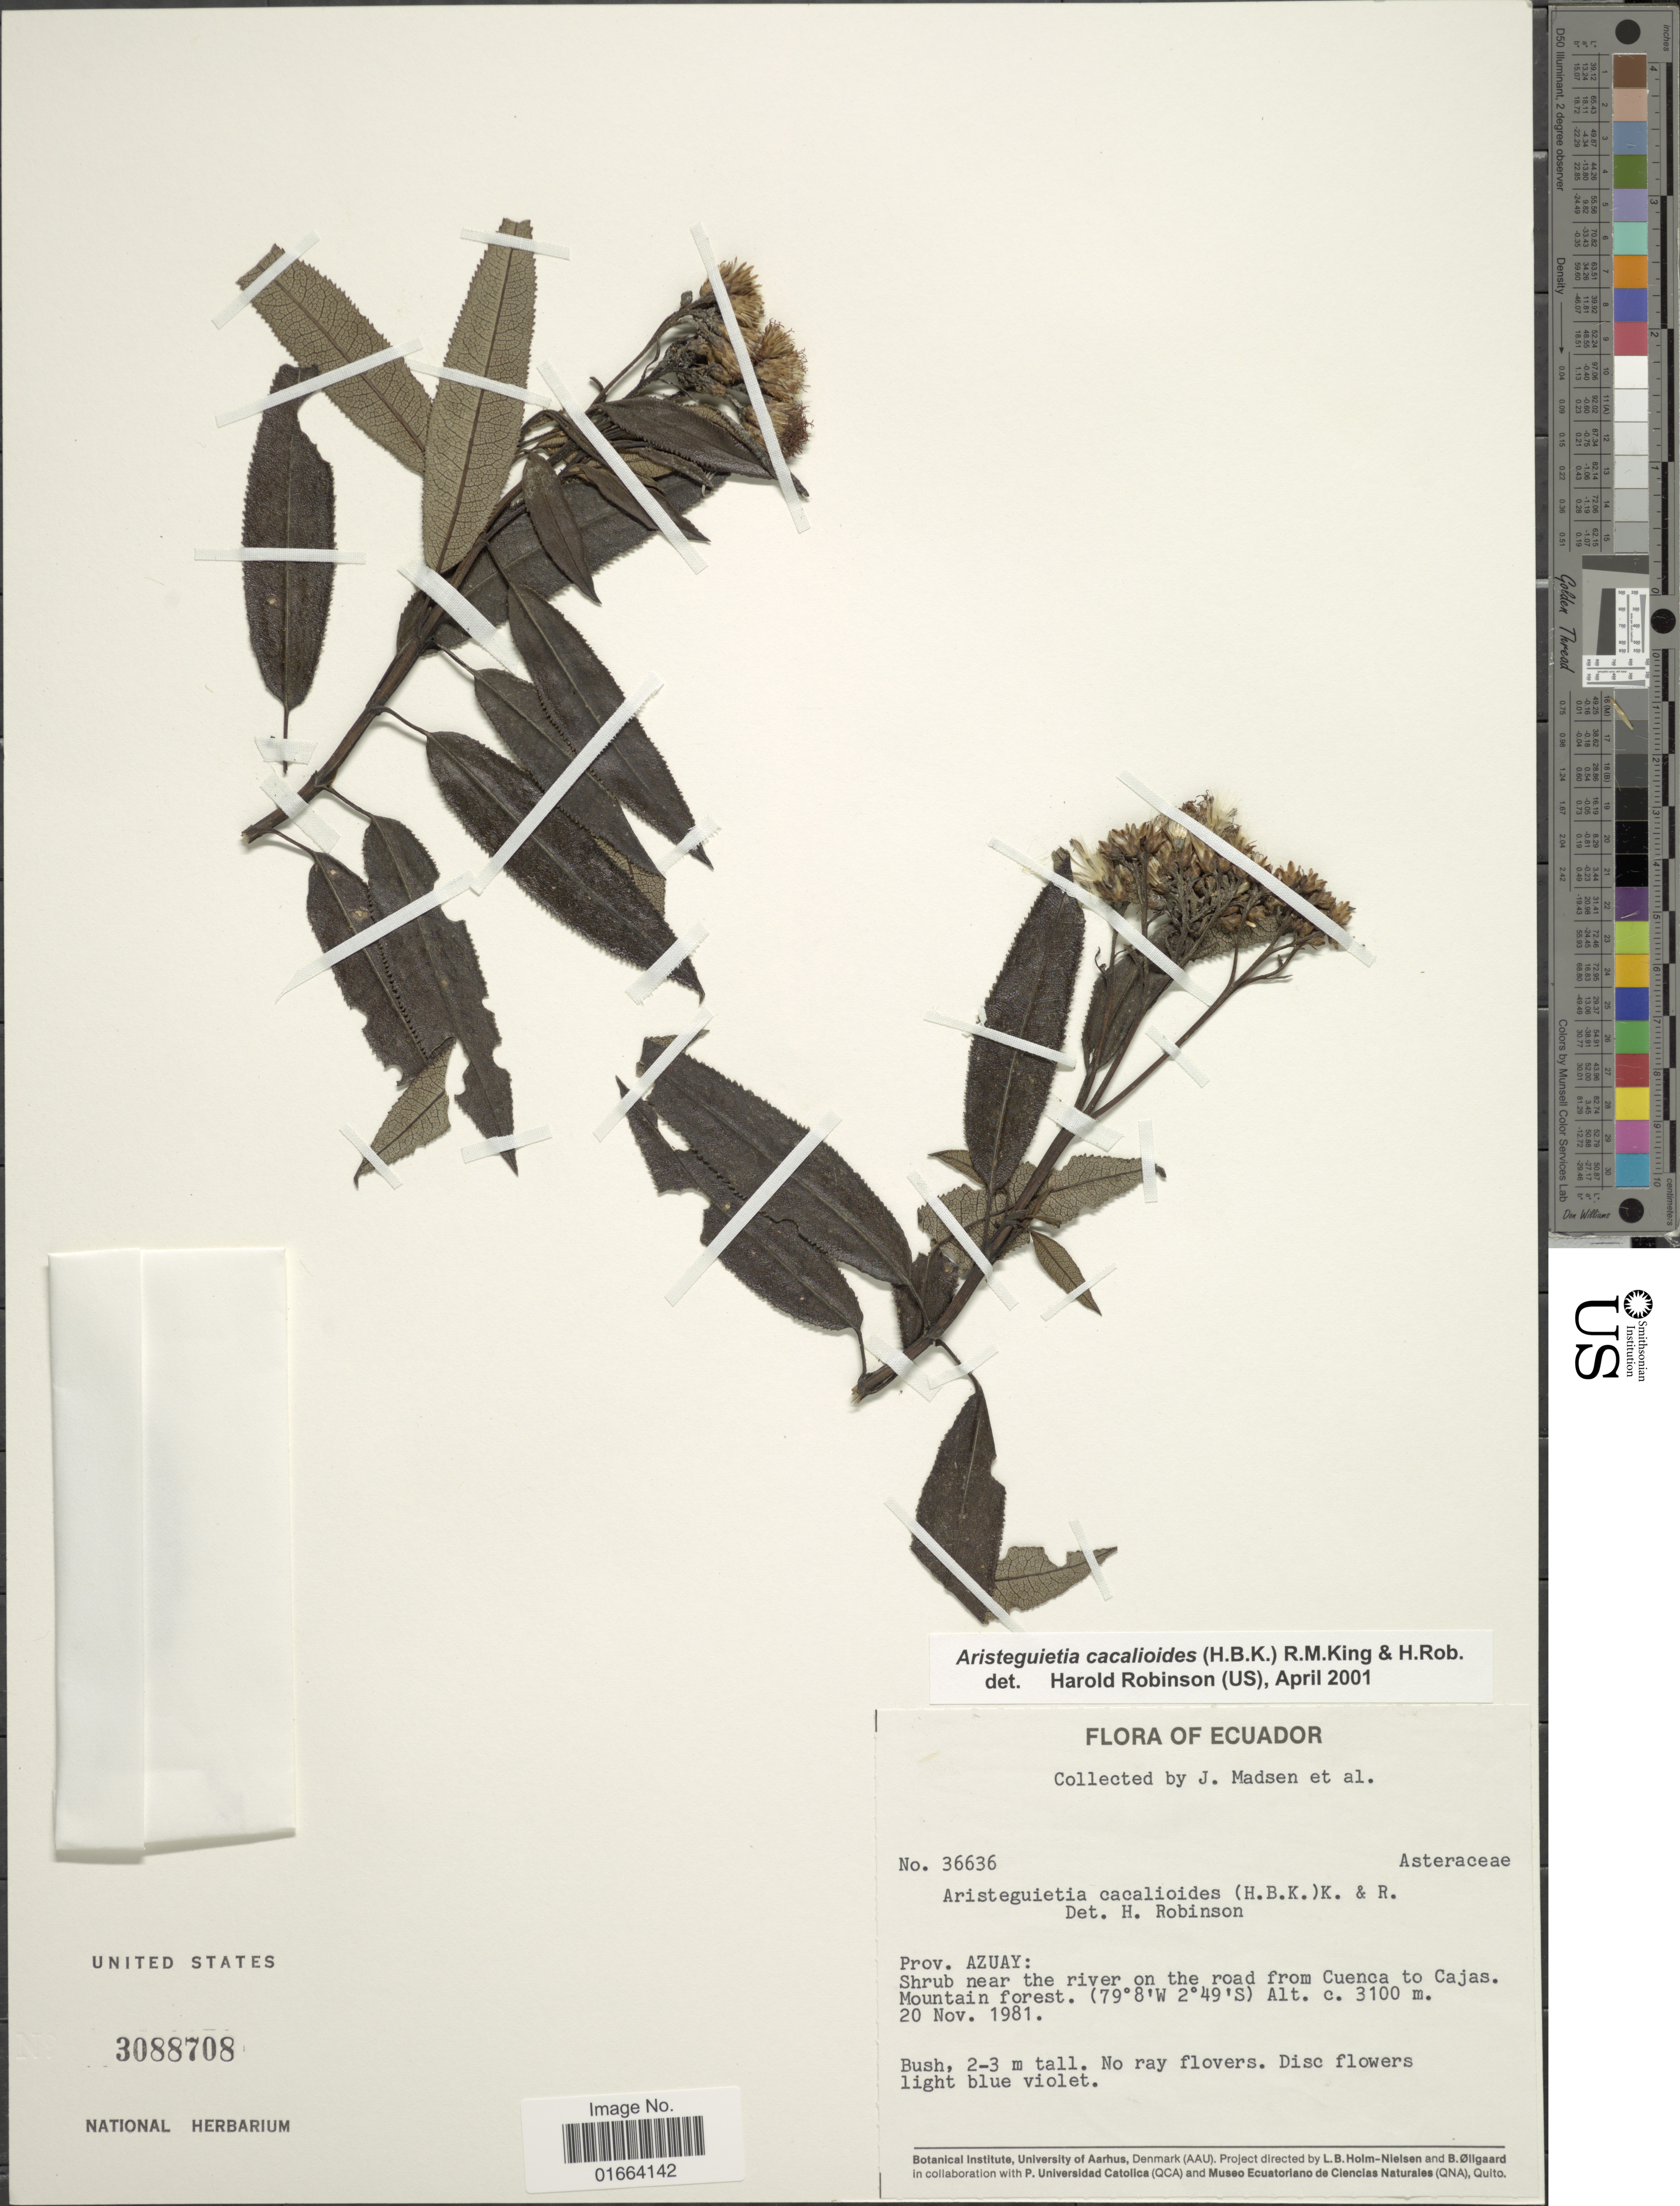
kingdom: Plantae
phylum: Tracheophyta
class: Magnoliopsida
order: Asterales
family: Asteraceae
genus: Aristeguietia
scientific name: Aristeguietia cacalioides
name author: (Kunth) R.M. King & H. Rob.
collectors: J. Madsen & et al.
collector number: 36636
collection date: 1981-11-20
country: Ecuador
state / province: Azuay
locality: Shrub near the river on the road from Cuenca to Cajas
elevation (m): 3100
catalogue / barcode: US 3088708